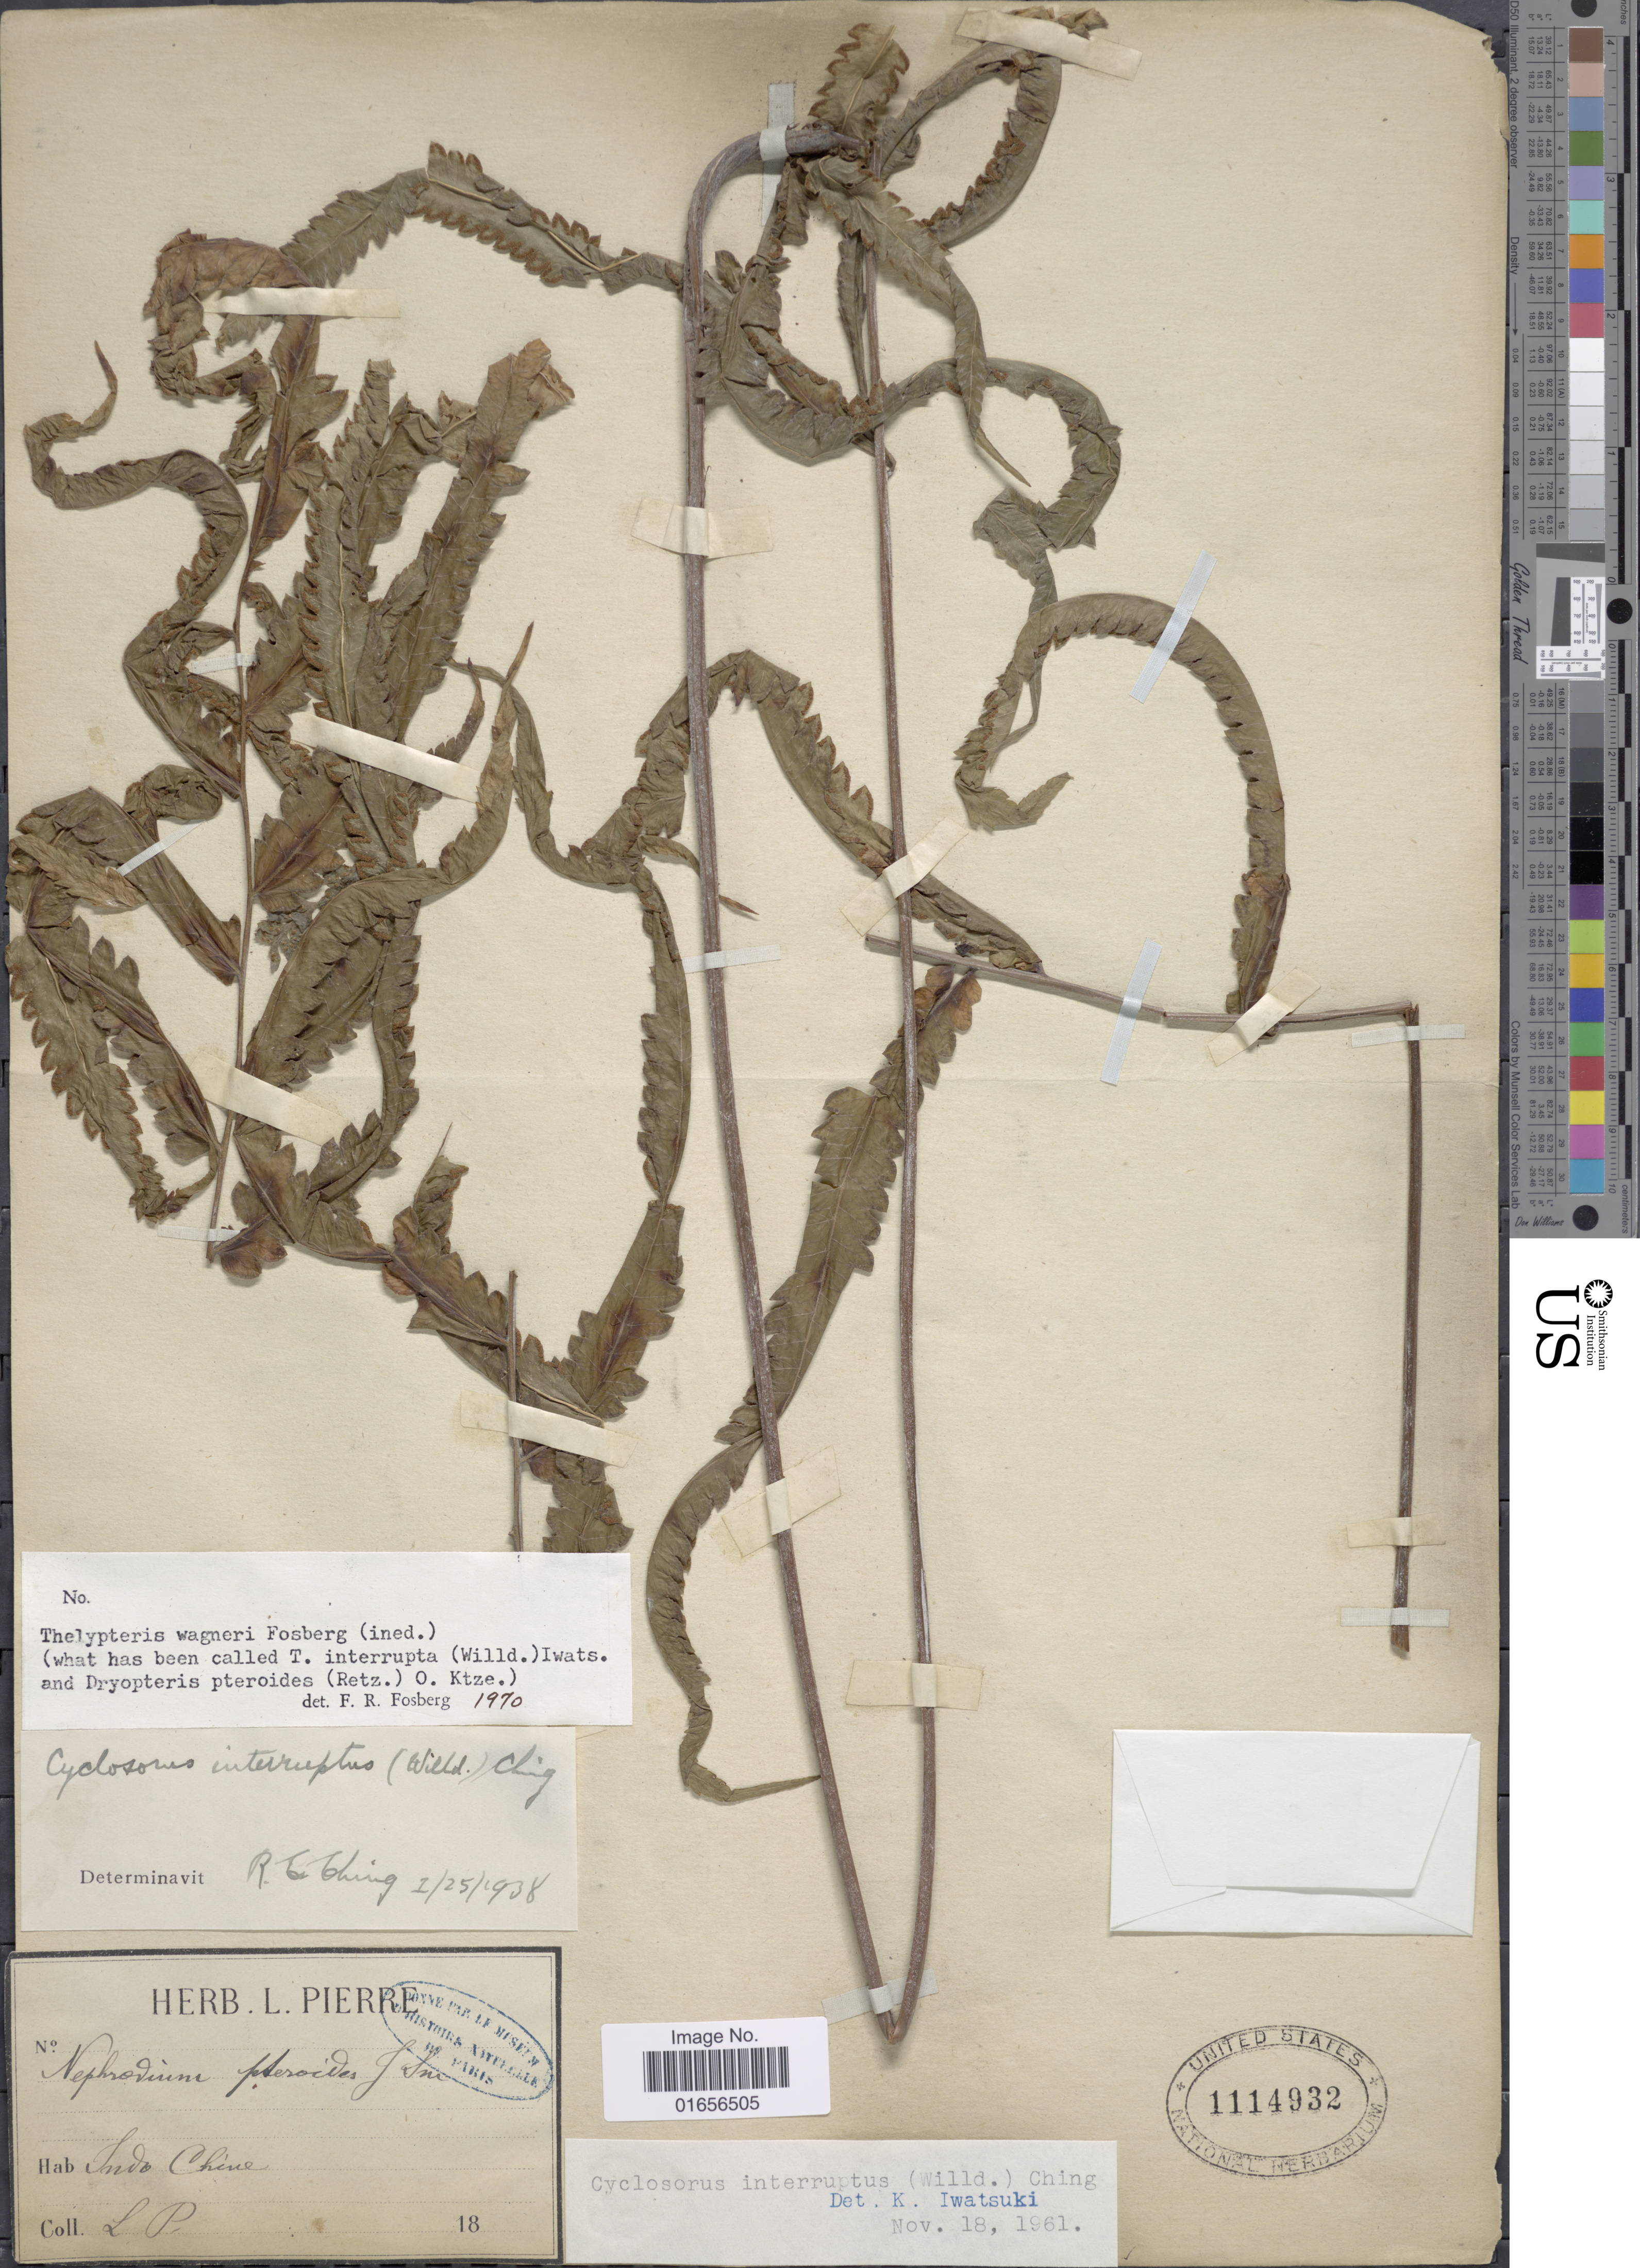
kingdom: Plantae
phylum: Tracheophyta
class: Polypodiopsida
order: Polypodiales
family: Thelypteridaceae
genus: Amphineuron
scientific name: Amphineuron terminans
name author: (J. Sm. ex Hook.) Holttum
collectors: L. Pierre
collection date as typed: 18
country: Vietnam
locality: Indochine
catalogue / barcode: US 1114932